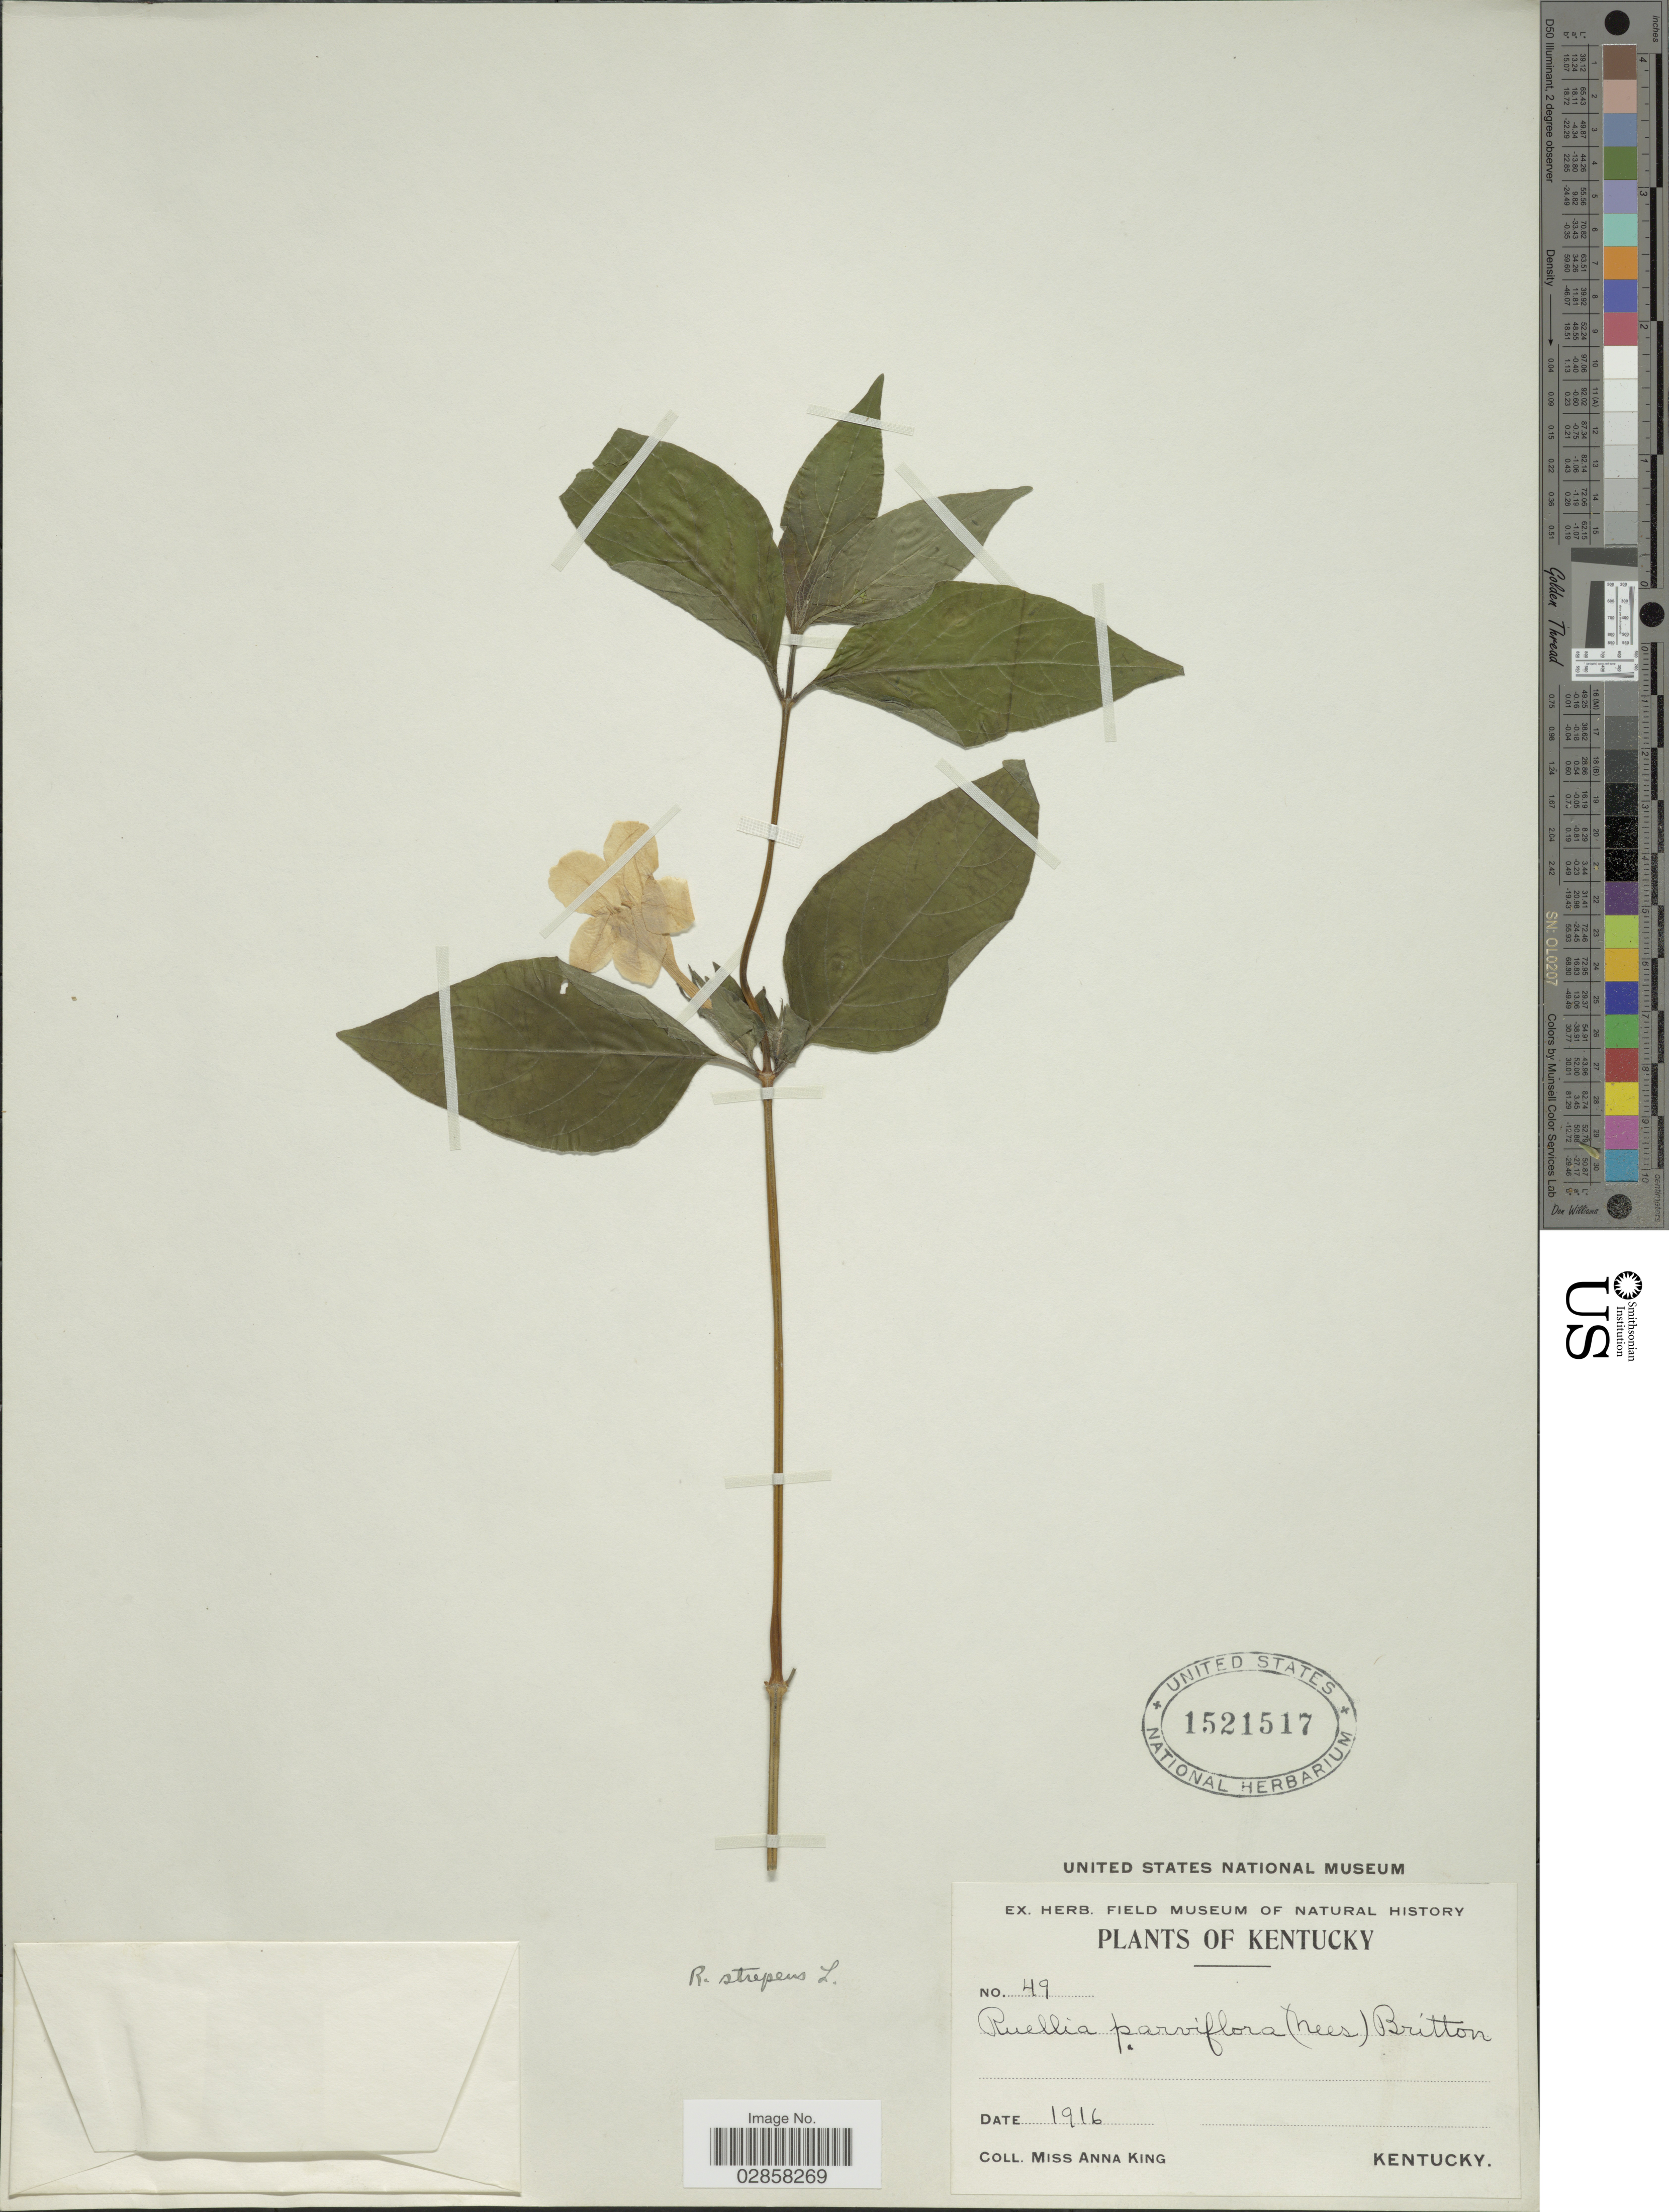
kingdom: Plantae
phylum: Tracheophyta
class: Magnoliopsida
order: Lamiales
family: Acanthaceae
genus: Ruellia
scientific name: Ruellia strepens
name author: L.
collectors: A. King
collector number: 49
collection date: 1916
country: United States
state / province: Kentucky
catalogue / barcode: US 1521517